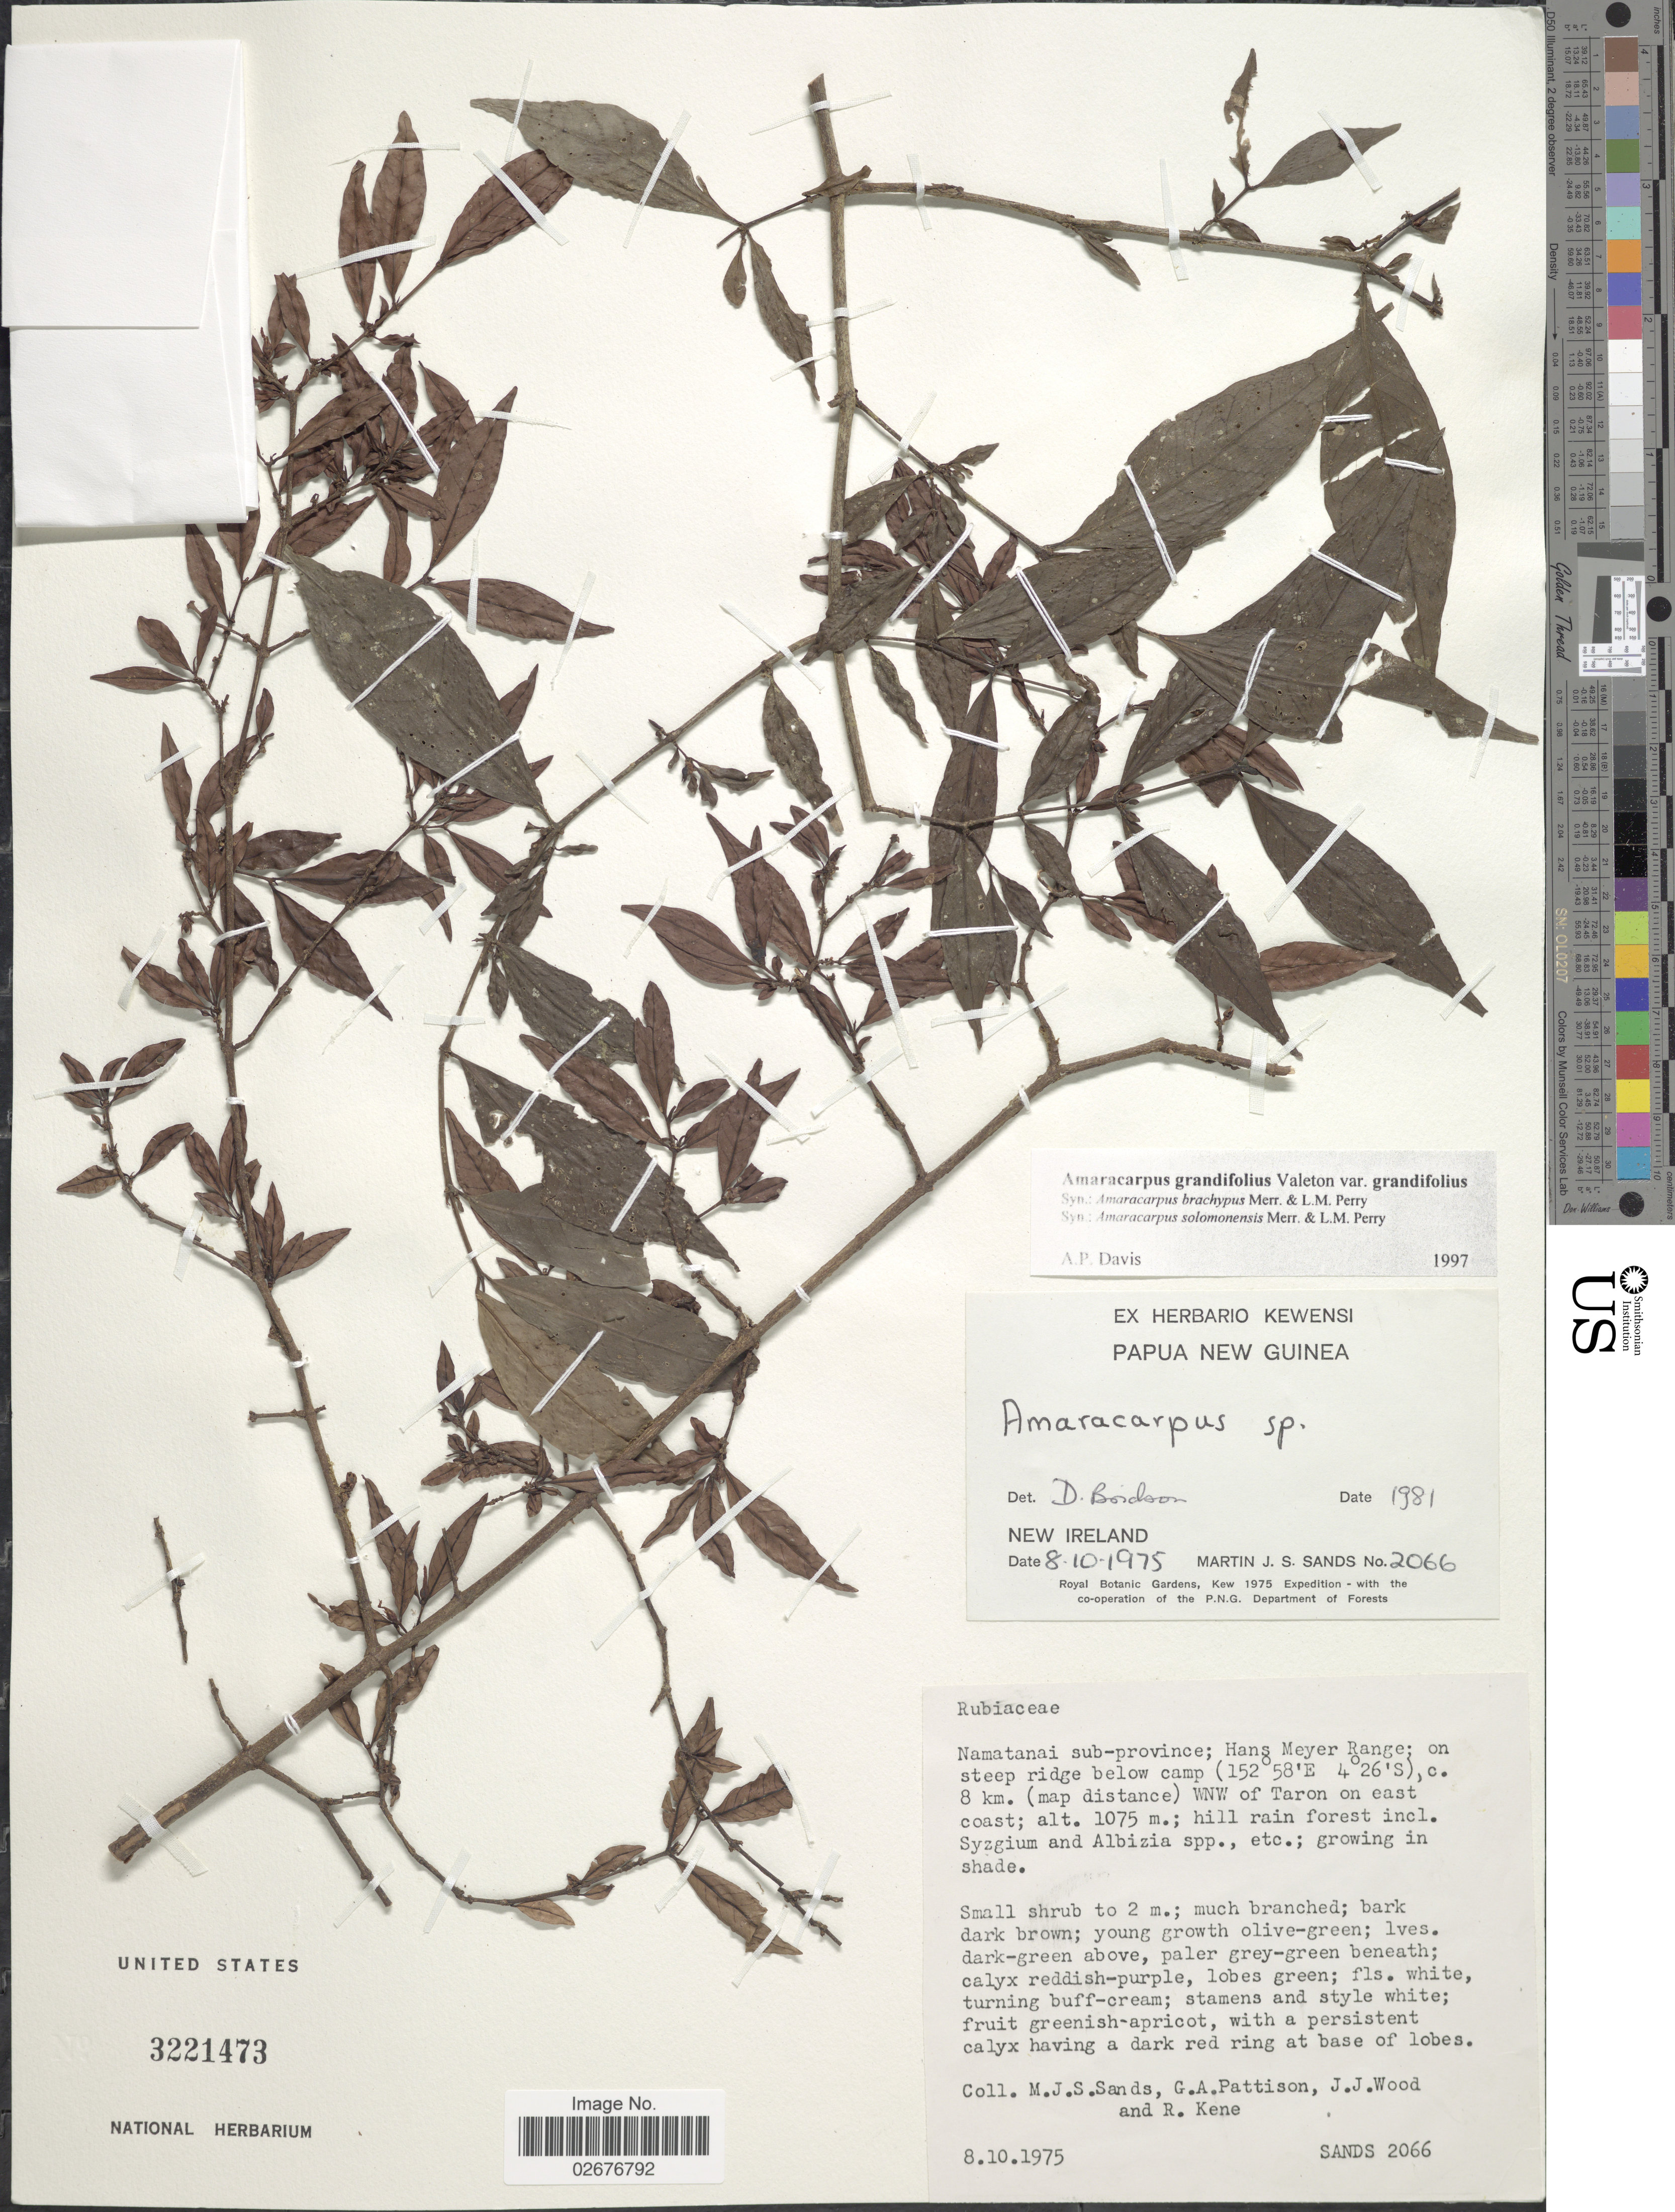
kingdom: Plantae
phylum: Tracheophyta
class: Magnoliopsida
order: Gentianales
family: Rubiaceae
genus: Amaracarpus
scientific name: Amaracarpus grandifolius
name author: Valeton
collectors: M. Sands, G. Pattison, J. Wood & R. Kene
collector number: SANDS2066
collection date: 1975-10-08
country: Papua New Guinea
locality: Namatanai sub-province; Hans Meyer Range; on steep ridge below camp, c. 8 km. (map distance) WNW of Taron on east coast, hill rain forest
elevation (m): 1075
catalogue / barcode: US 3221473